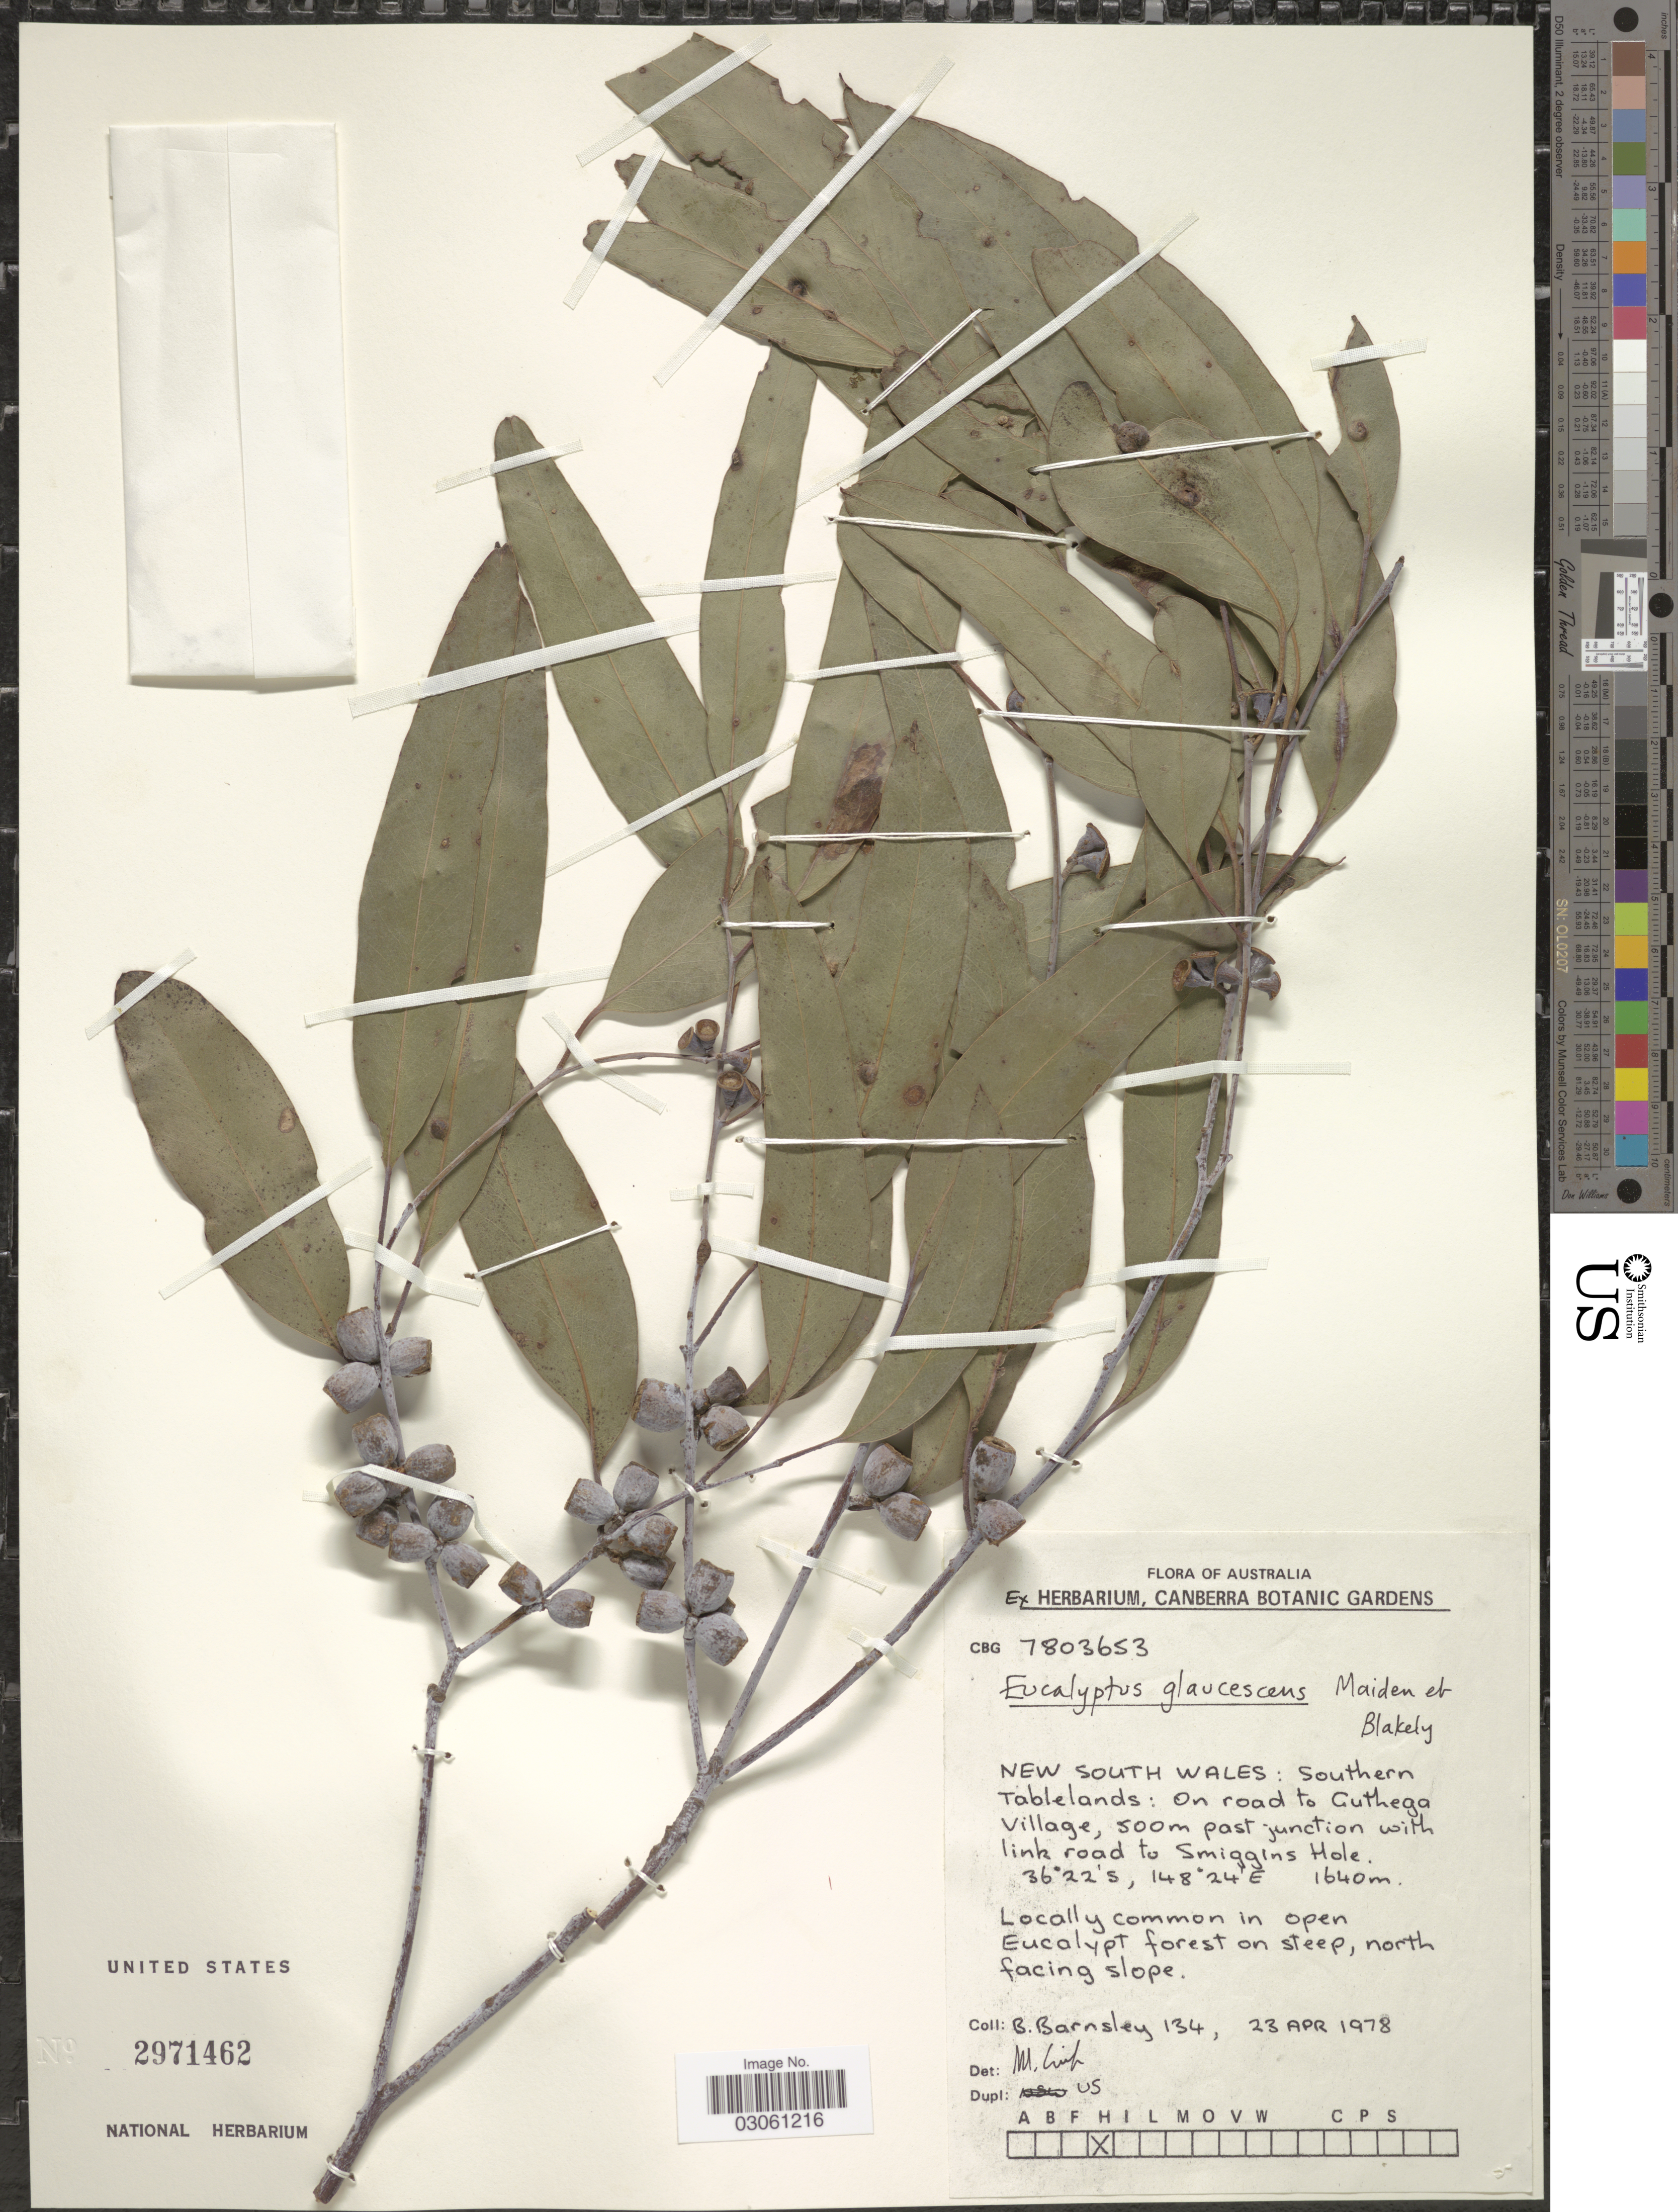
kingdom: Plantae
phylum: Tracheophyta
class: Magnoliopsida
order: Myrtales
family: Myrtaceae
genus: Eucalyptus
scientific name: Eucalyptus glaucescens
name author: Maiden & Blakely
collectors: B. Barnsley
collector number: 134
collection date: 1978-04-23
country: Australia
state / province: New South Wales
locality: Southern Tablelands: On road to Guthega Village, 500m past junction with link road to Smiggins Hole.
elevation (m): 1640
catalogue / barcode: US 2971462